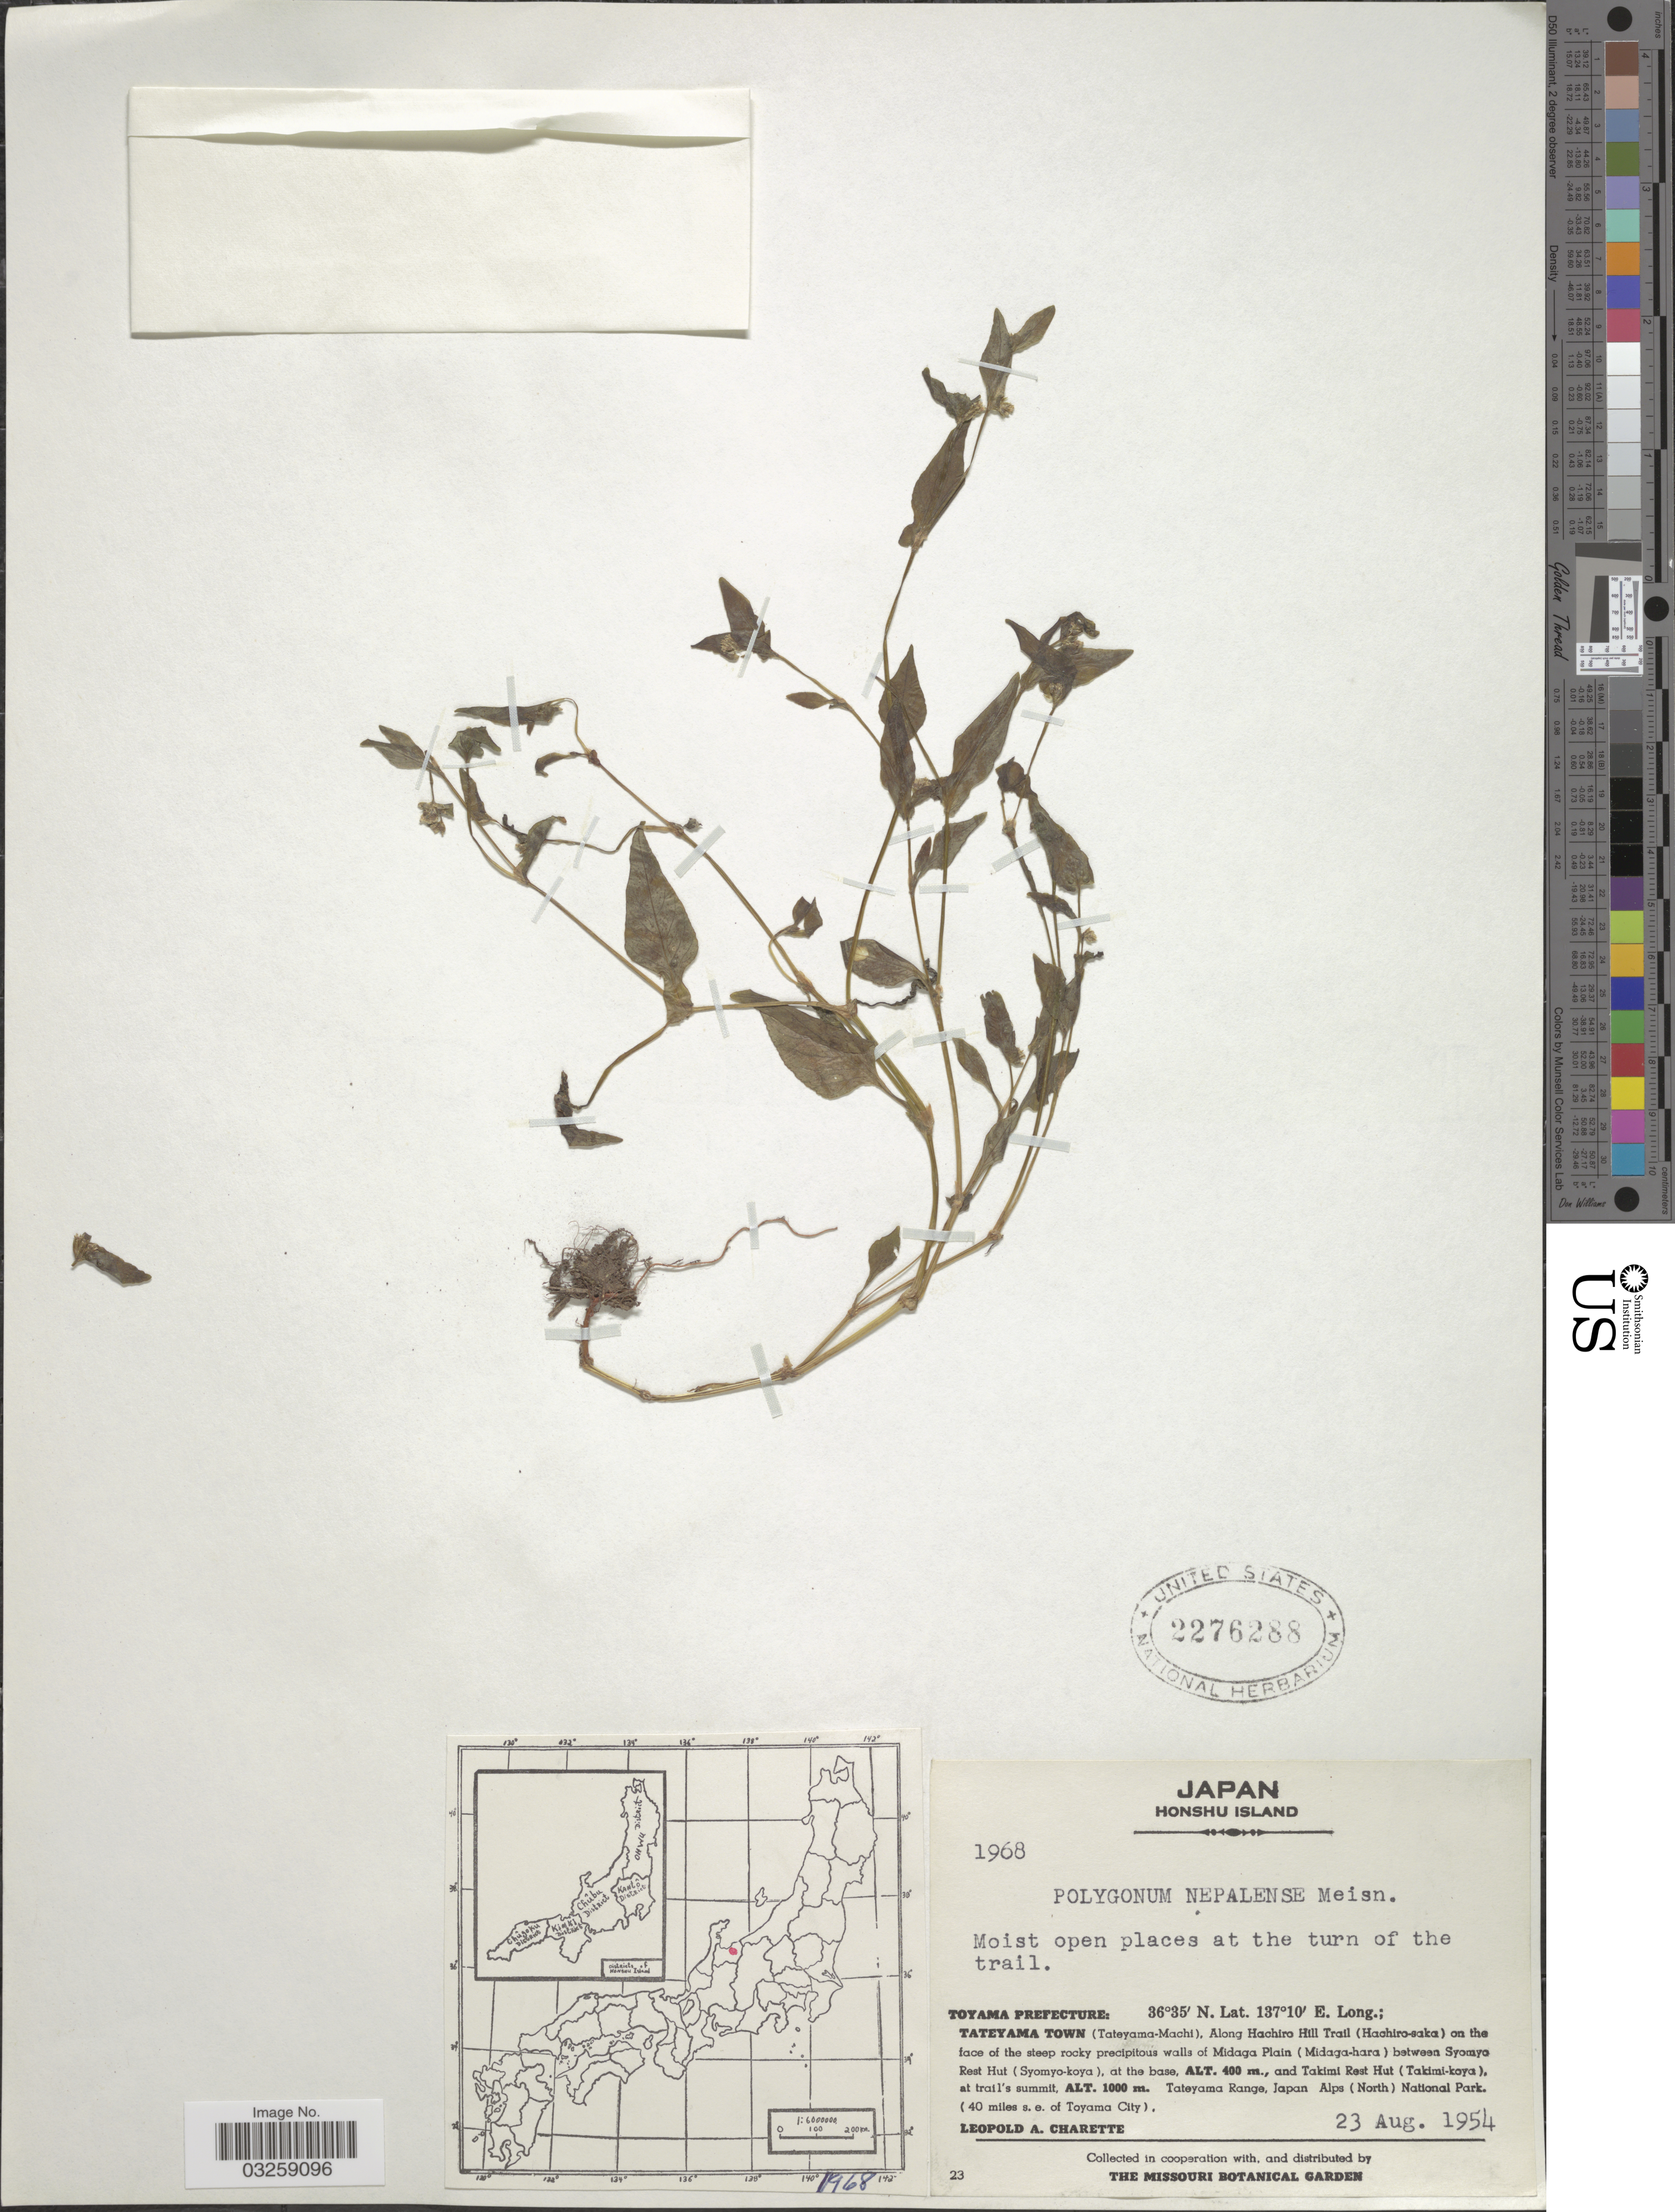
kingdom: Plantae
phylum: Tracheophyta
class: Magnoliopsida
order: Caryophyllales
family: Polygonaceae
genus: Polygonum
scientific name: Polygonum nepalense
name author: Meisn.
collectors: L. A. Charette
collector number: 1968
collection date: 1954-08-23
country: Japan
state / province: Toyama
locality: Honshu Island. Toyama Prefecture: Tateyama Town (Tateyama-Machi). Along Hachiro Hill Trail (Hachiro-saka) on the face of the steep rocky precipitous walls of Midaga Plain (Midaga-hara) between Syomyo Rest Hut (Syomyo-koya), at the base, and Takimi Rest Hut (Takimi-koya), at trail's summit. Tateyama Range, Japan Alps (North) National Park. (40 miles s. e. of Toyama City).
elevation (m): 400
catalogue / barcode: US 2276288